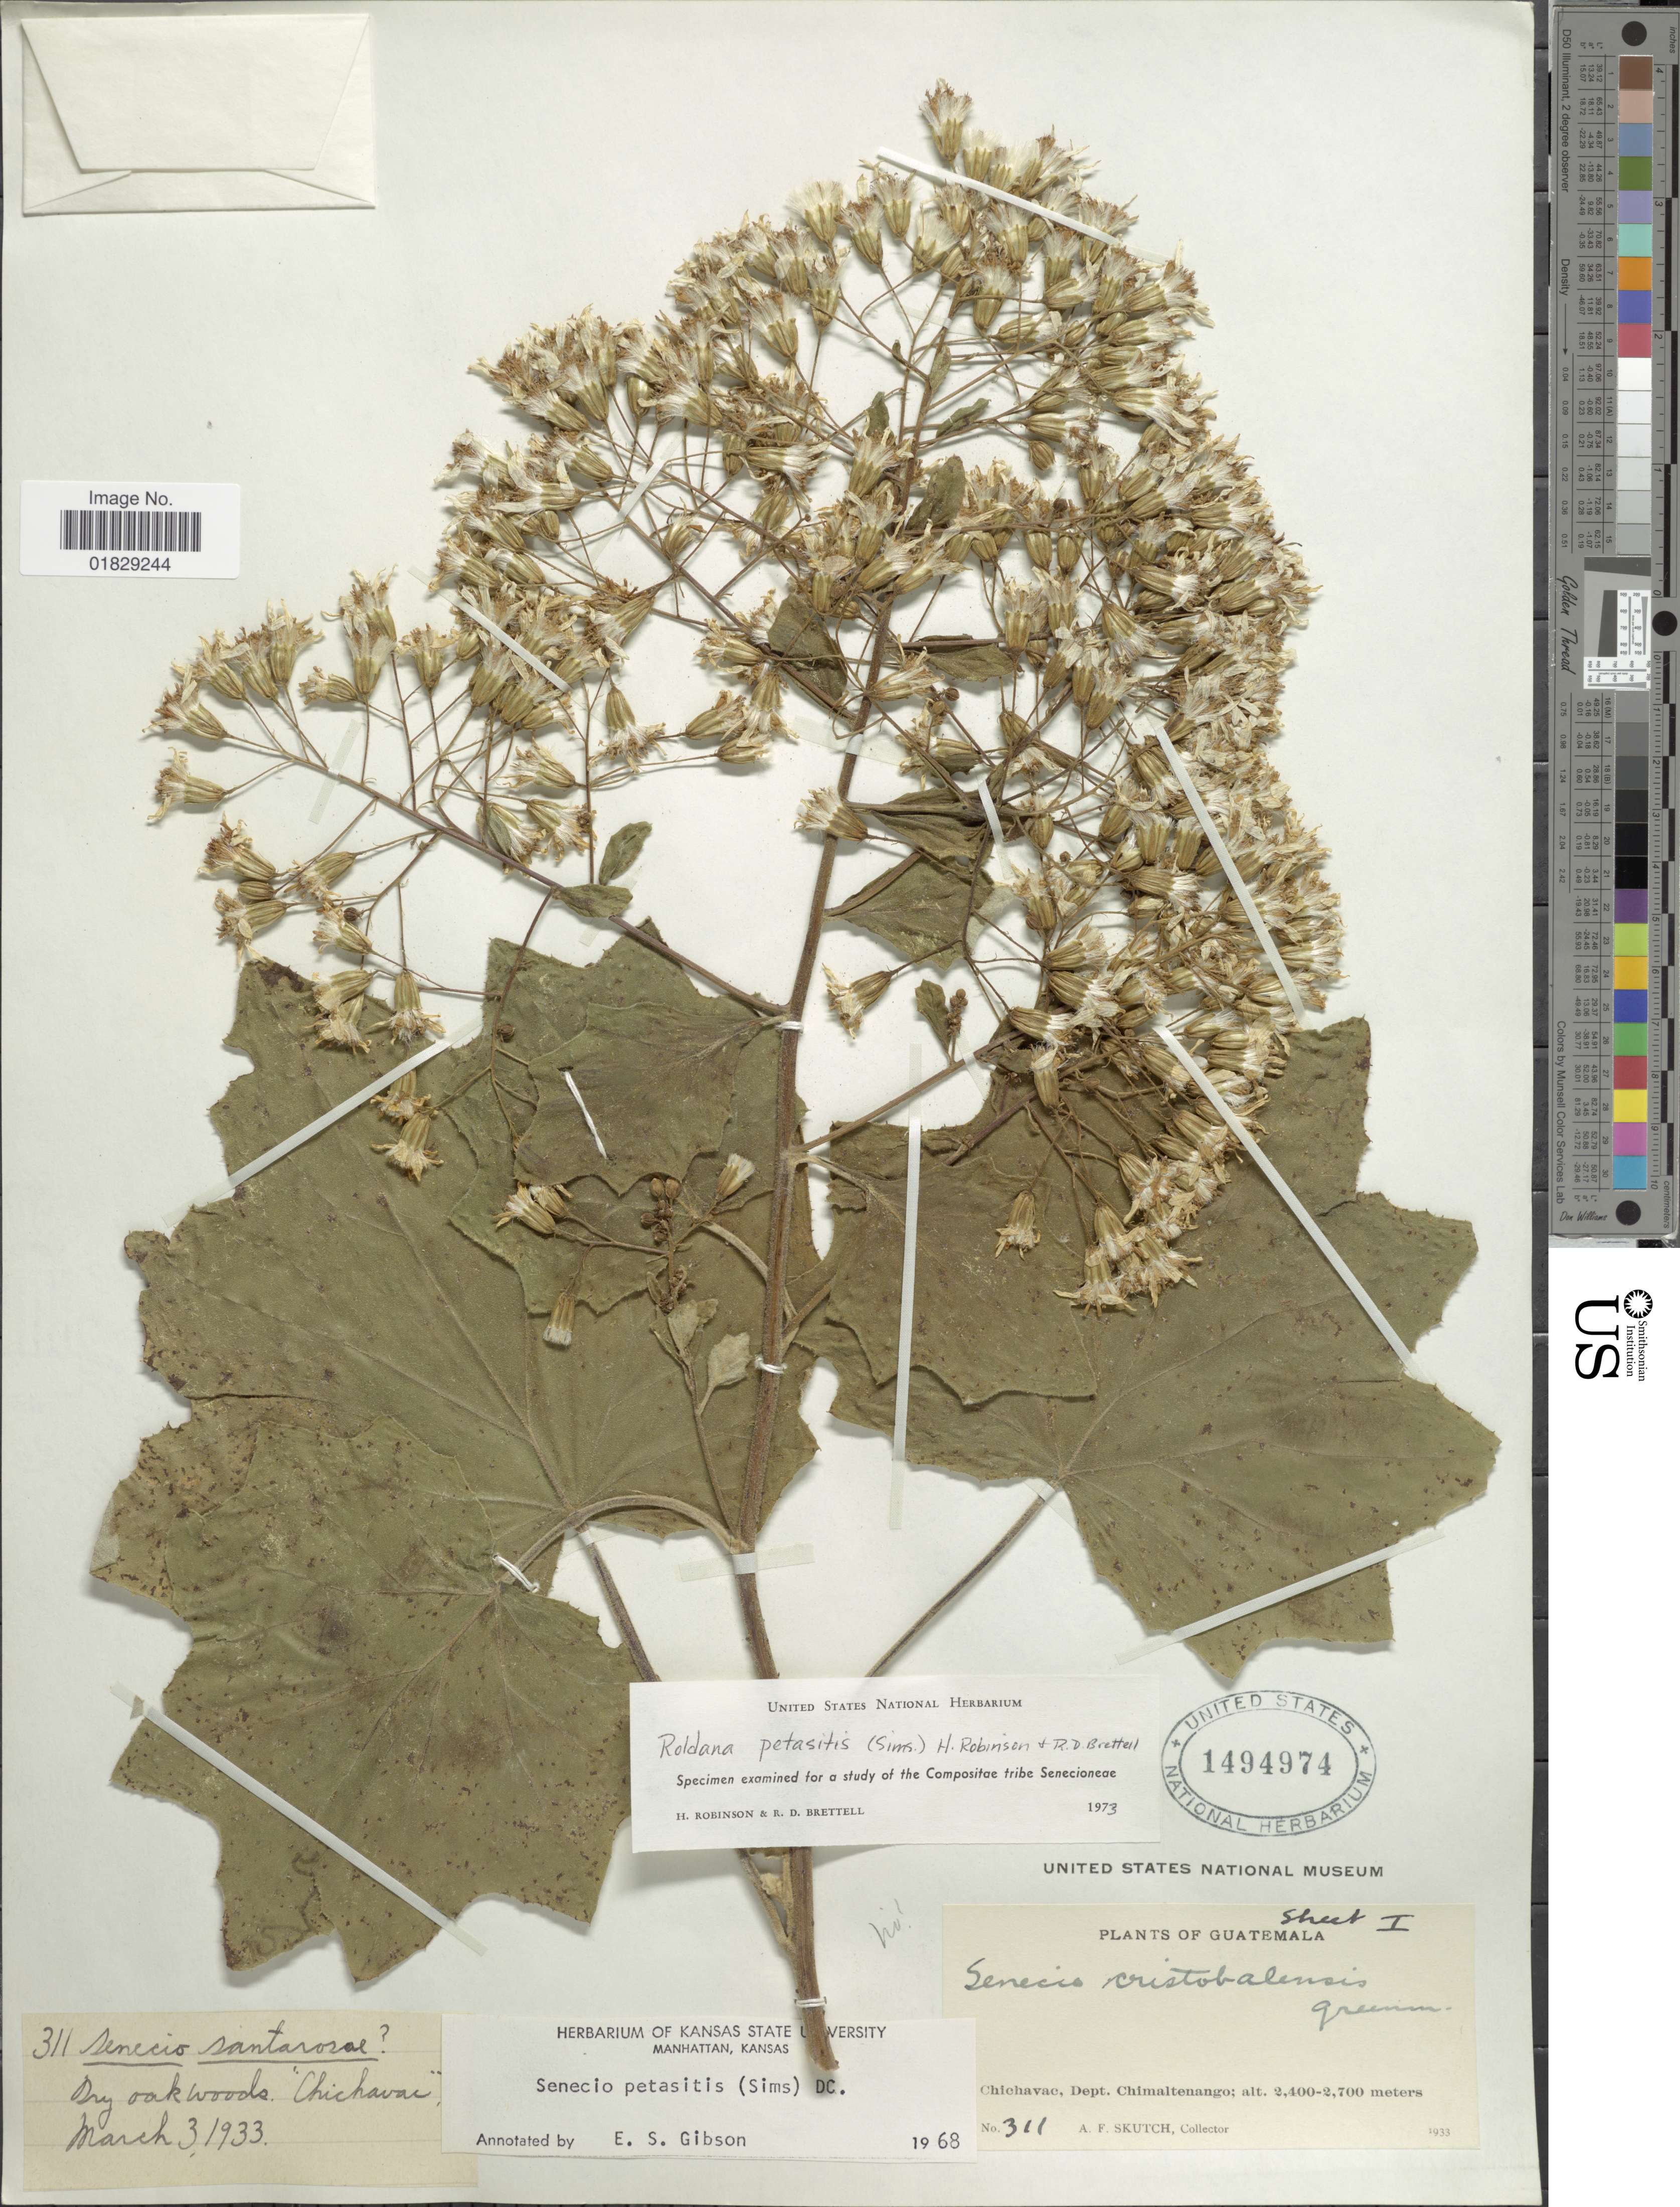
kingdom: Plantae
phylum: Tracheophyta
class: Magnoliopsida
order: Asterales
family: Asteraceae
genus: Roldana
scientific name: Roldana petasitis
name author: (Sims) H. Rob. & Brettell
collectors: A. F. Skutch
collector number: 311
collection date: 1933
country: Guatemala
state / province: Chimaltenango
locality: Chichavac, Dept. Chimaltenango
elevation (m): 2400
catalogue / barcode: US 1494974